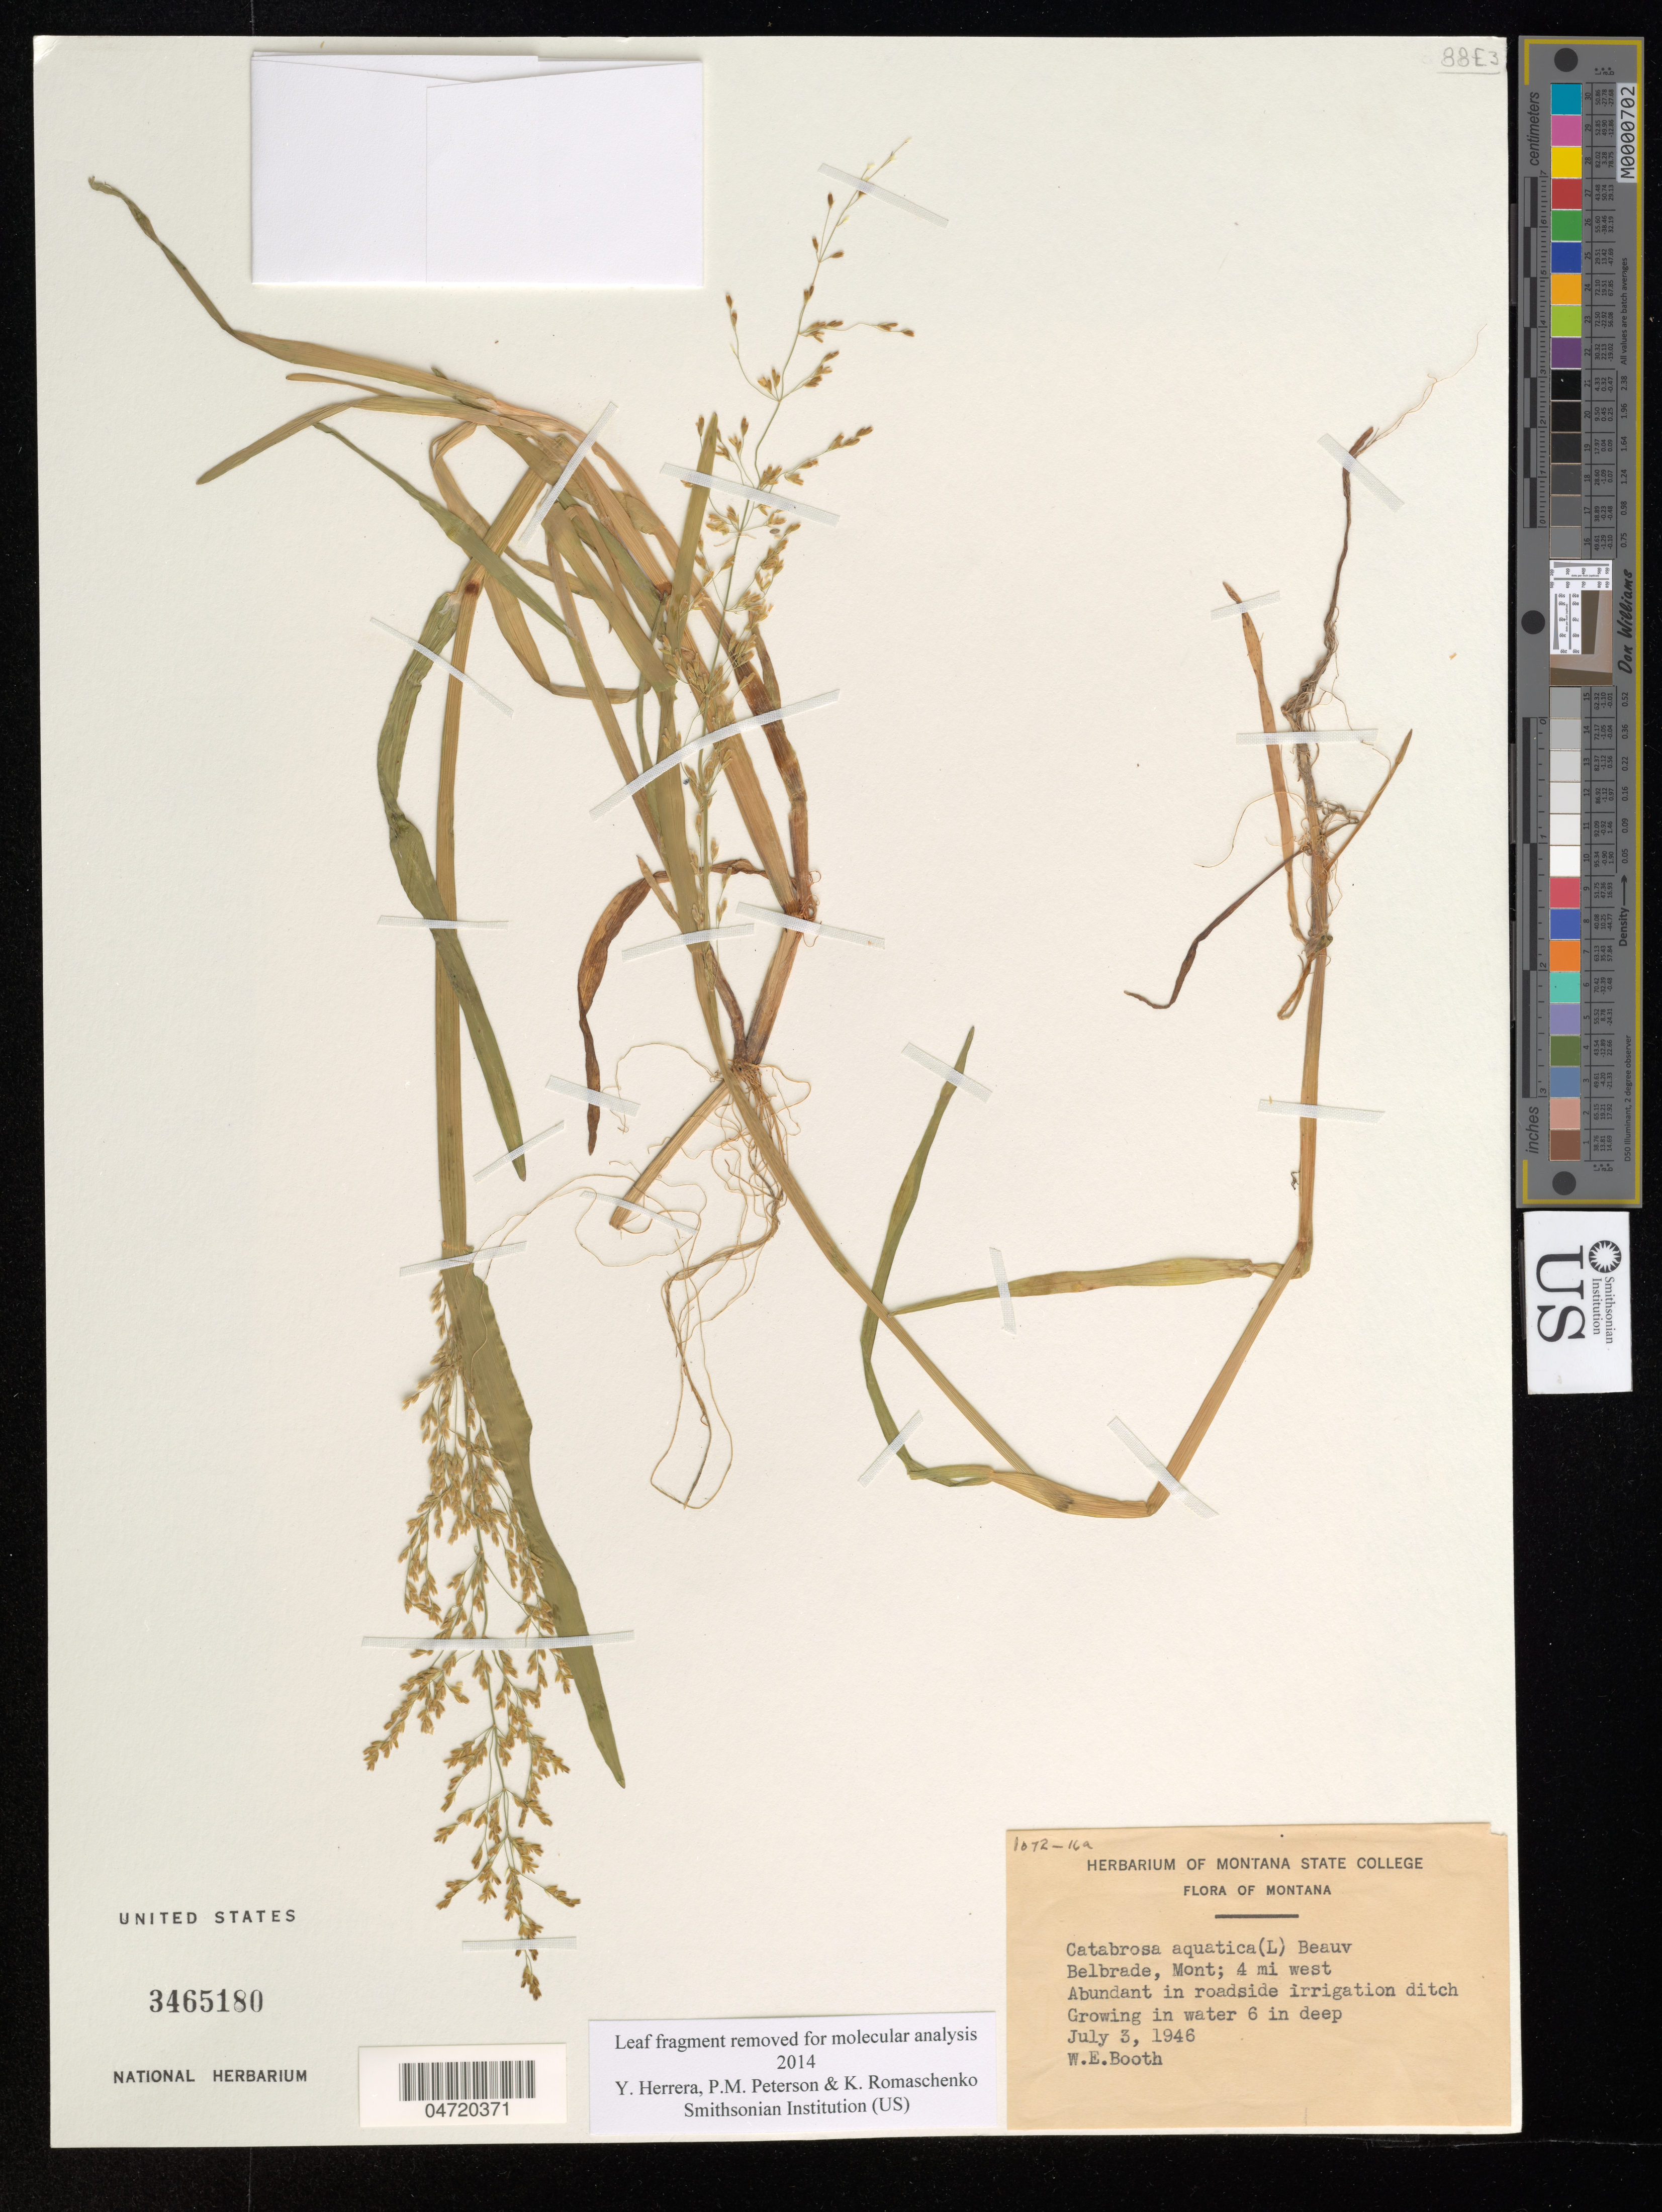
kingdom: Plantae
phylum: Tracheophyta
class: Liliopsida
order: Poales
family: Poaceae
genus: Catabrosa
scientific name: Catabrosa aquatica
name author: (L.) P. Beauv.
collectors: W. Booth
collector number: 1072-16a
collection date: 1946-07-03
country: United States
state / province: Montana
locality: Belbrade, Mont; 4 mi west.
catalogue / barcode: US 3465180